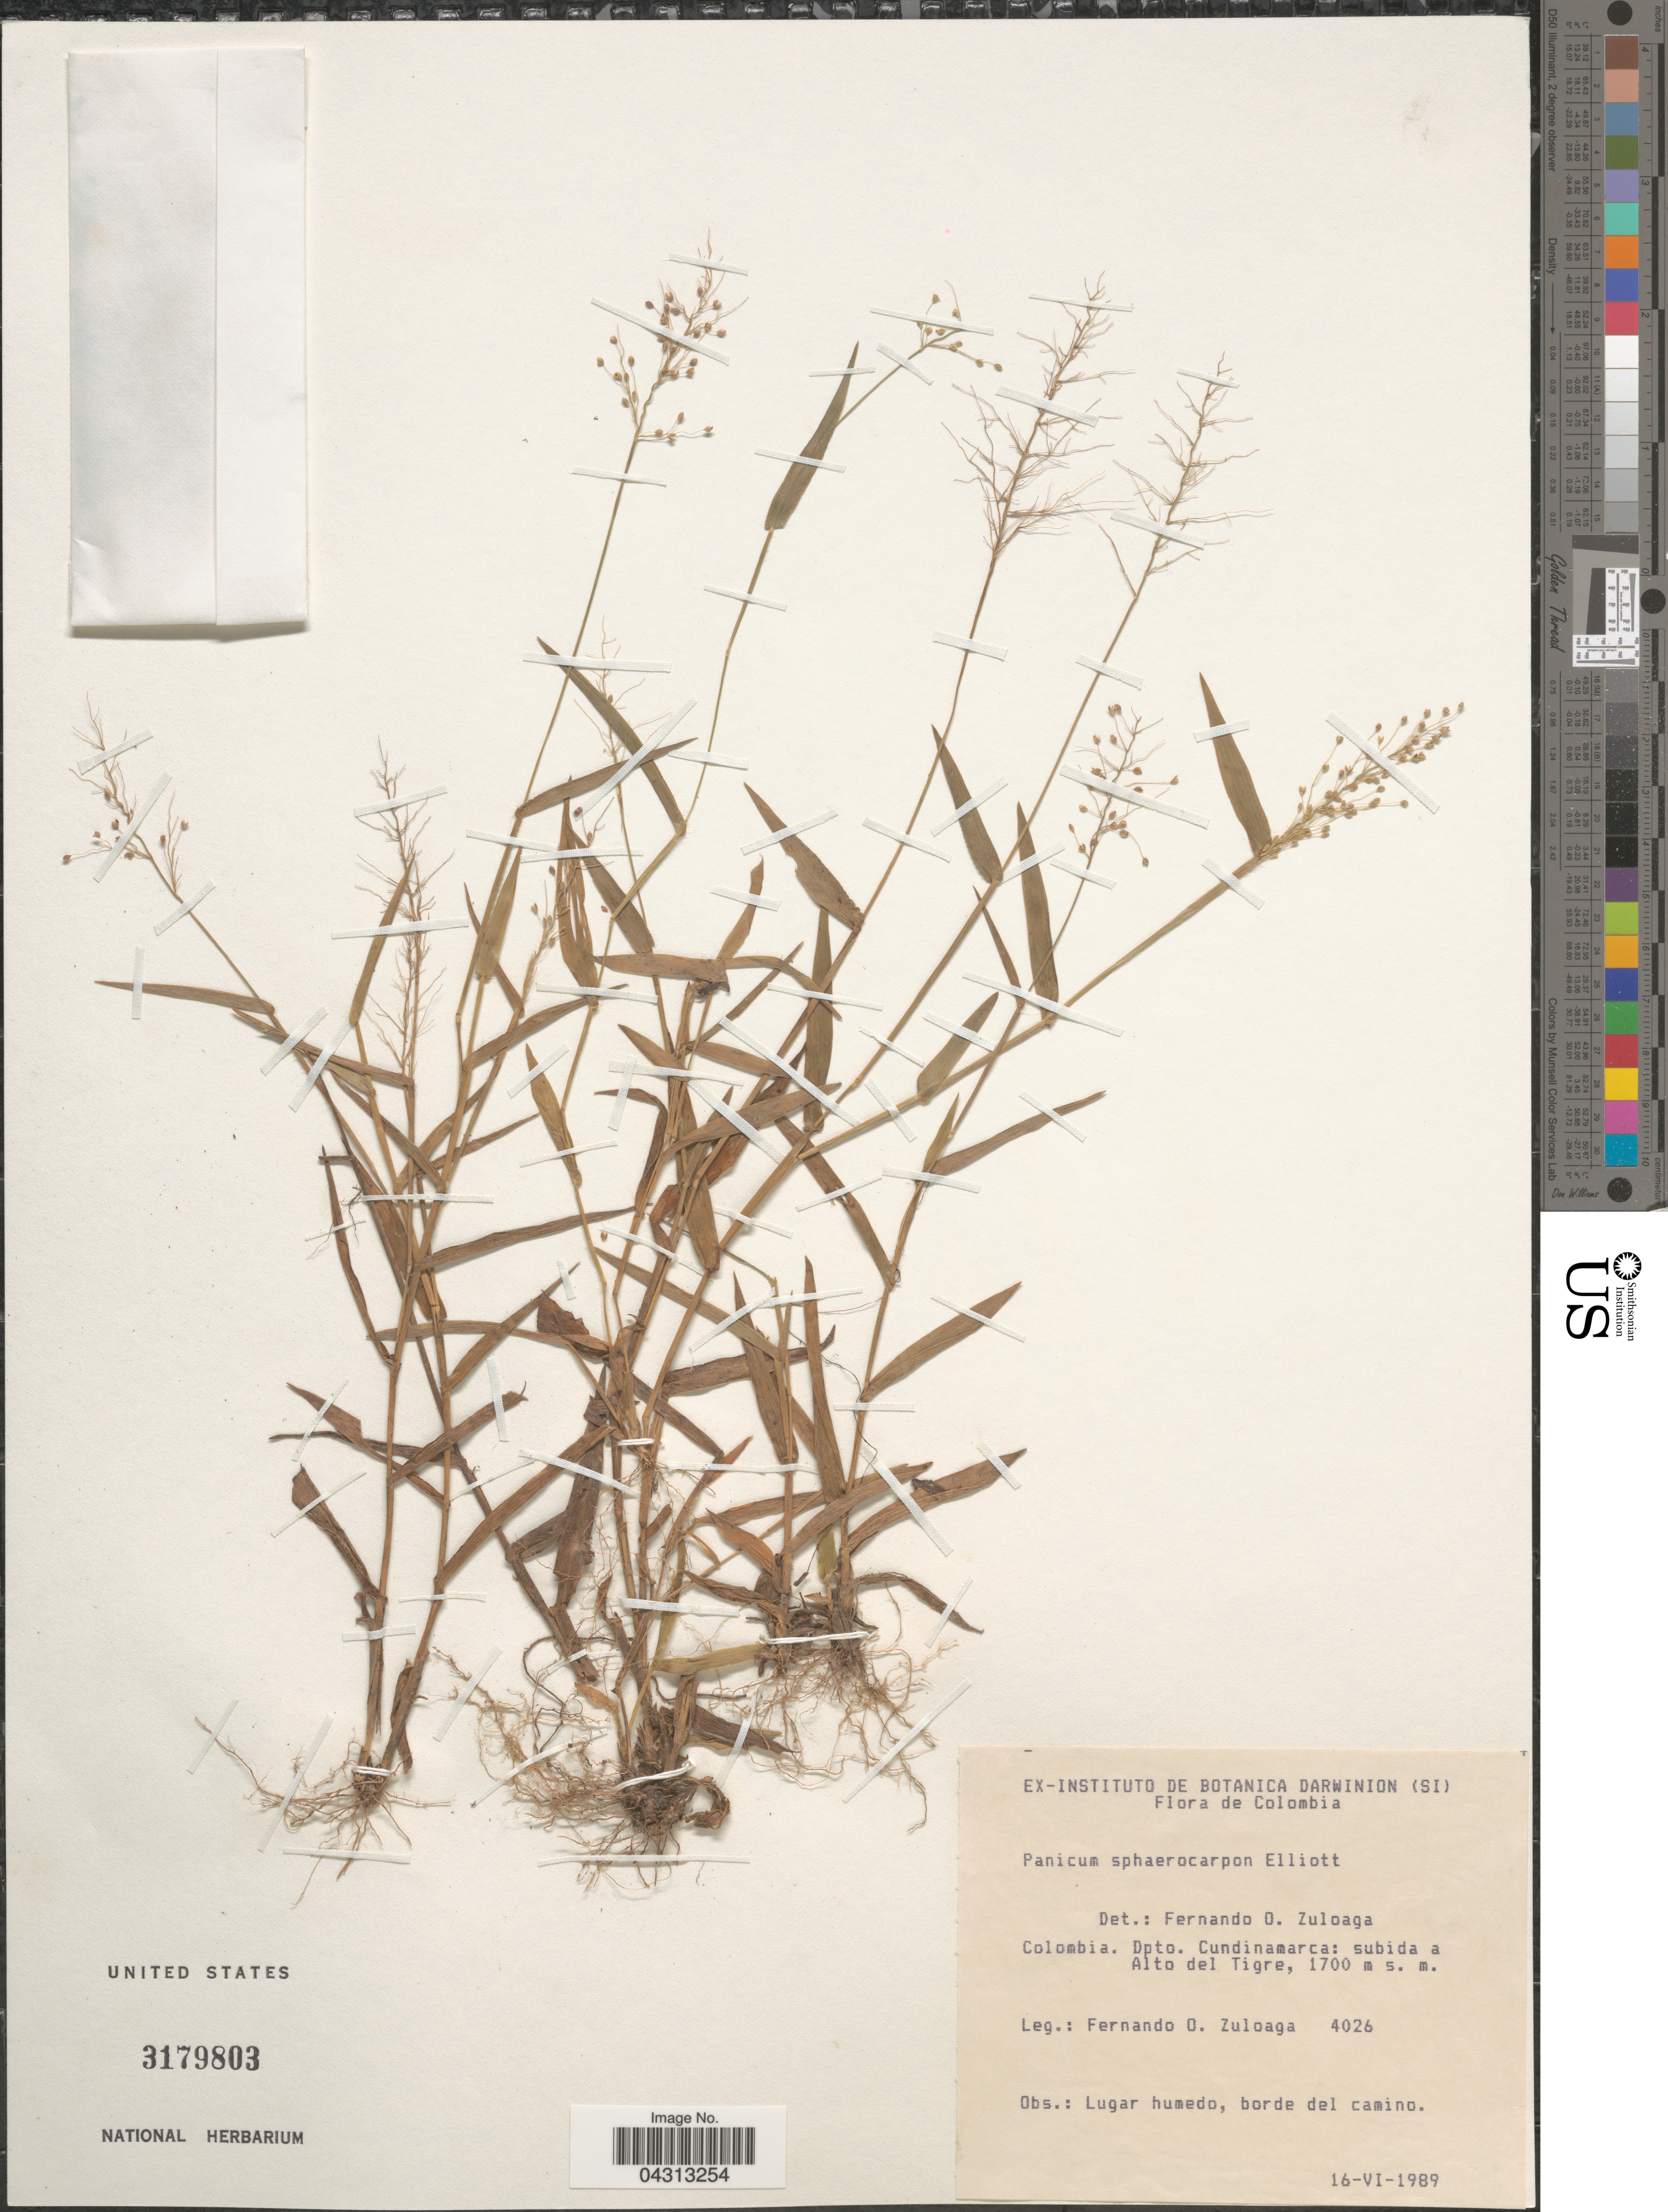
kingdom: Plantae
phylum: Tracheophyta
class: Liliopsida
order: Poales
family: Poaceae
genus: Dichanthelium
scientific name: Dichanthelium sphaerocarpon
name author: (Elliott) Gould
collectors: F. O. Zuloaga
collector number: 4026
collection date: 1989-06-16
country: Colombia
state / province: Cundinamarca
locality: Dpto. Cundinamarca: subida a Alto del Tigre.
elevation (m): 1700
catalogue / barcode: US 3179803